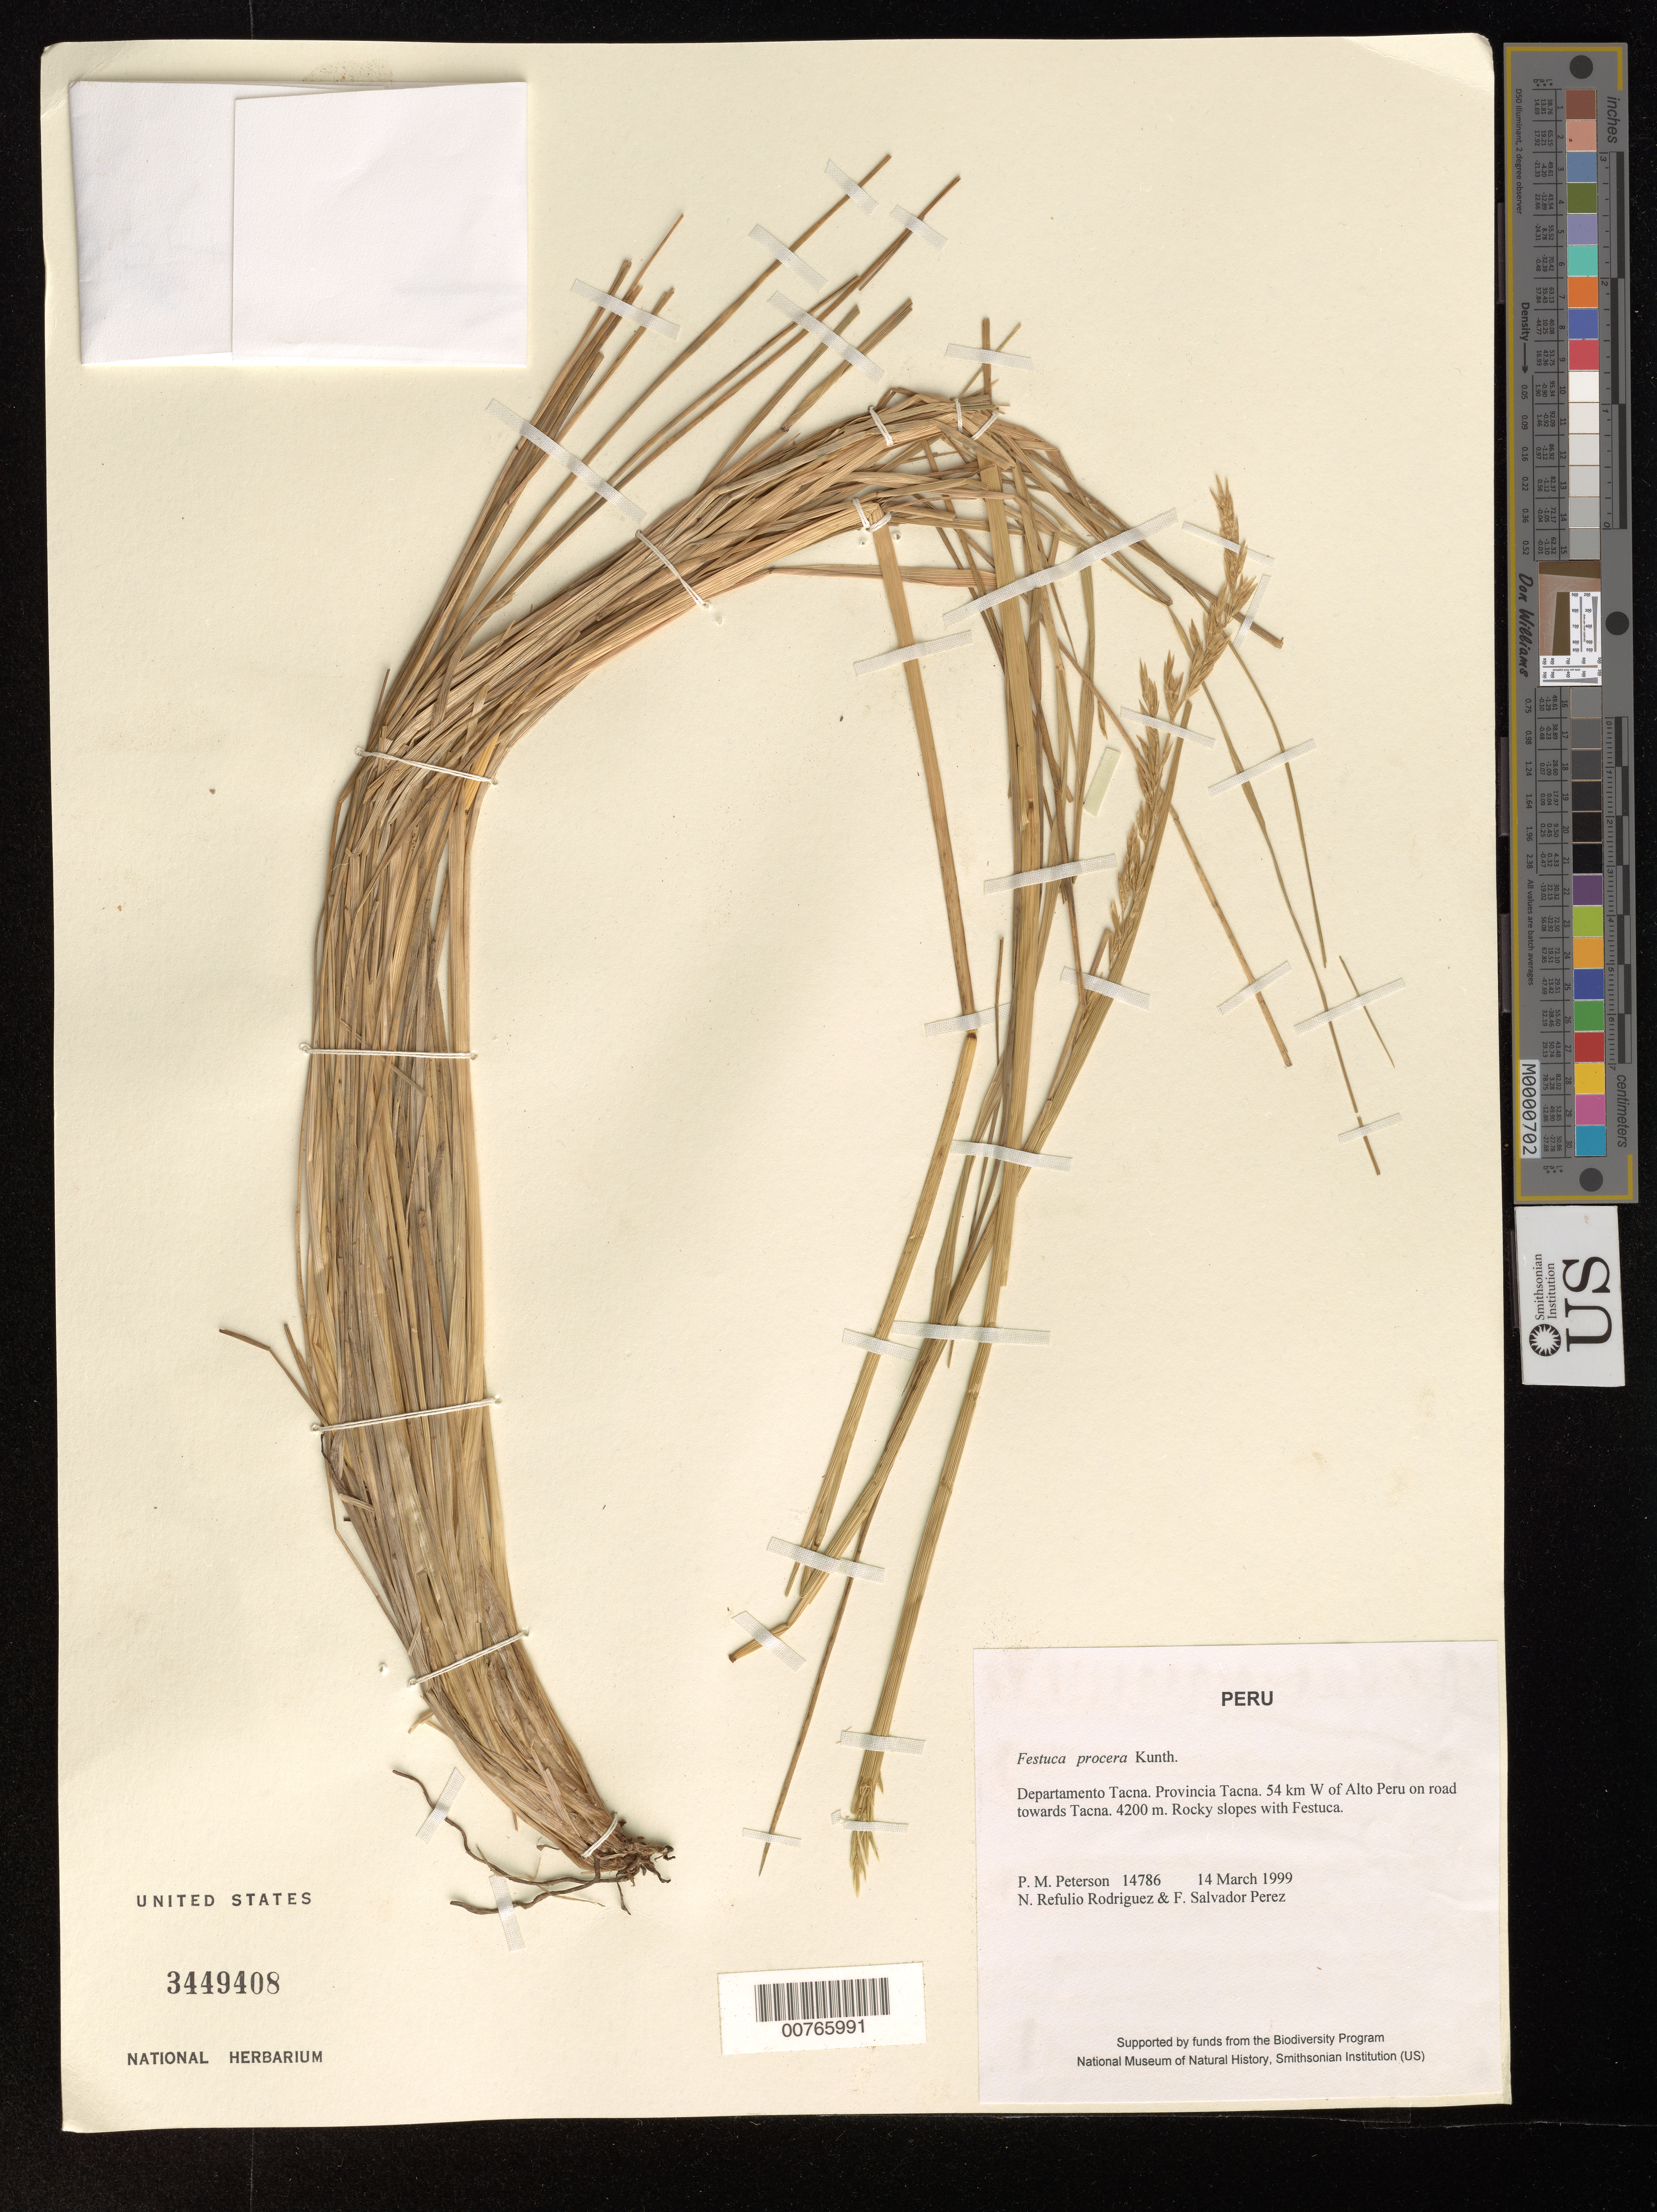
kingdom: Plantae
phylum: Tracheophyta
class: Liliopsida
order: Poales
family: Poaceae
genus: Festuca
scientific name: Festuca procera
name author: Kunth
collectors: P. M. Peterson, N. Refulio-Rodríguez & F. Salvador Perez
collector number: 14786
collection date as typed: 14 Mar 1999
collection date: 1999-03-14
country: Peru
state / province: Tacna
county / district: Tacna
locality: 54 km W of Alto Peru on road towards Tacna.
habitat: Rocky slopes with Festuca.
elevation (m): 4200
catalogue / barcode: US 3449408